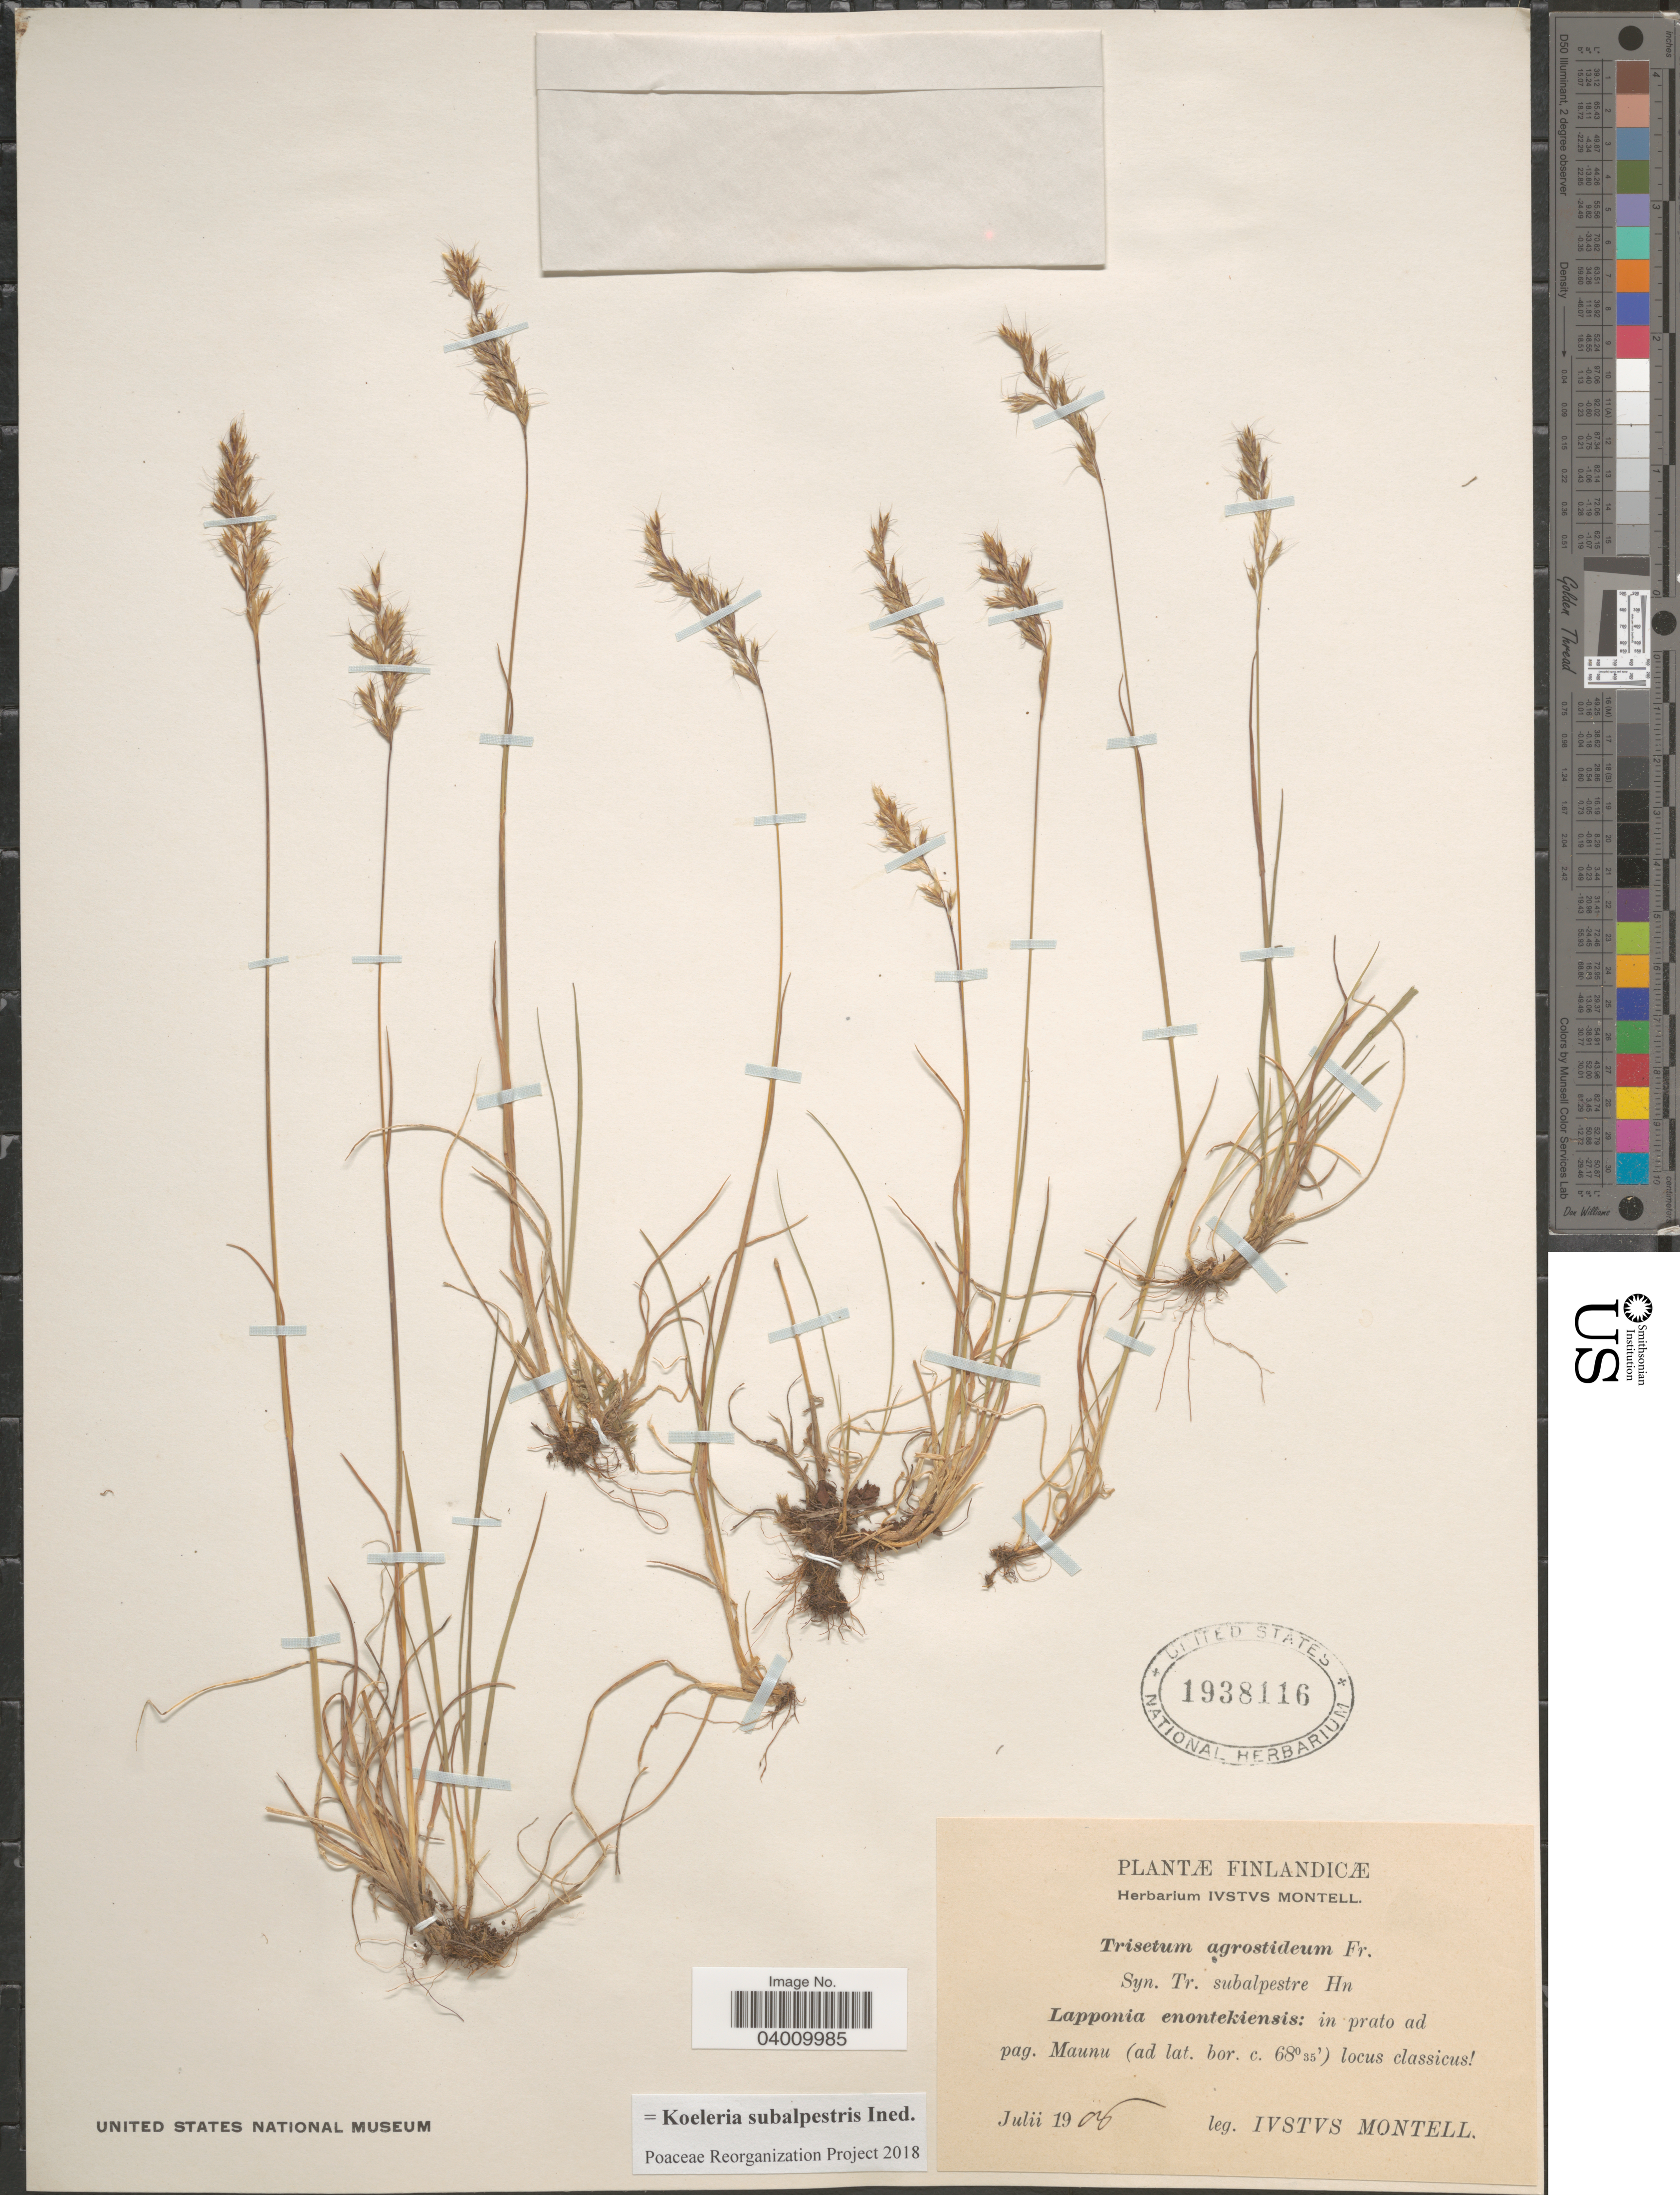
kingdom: Plantae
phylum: Tracheophyta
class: Liliopsida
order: Poales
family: Poaceae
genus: Koeleria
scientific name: Koeleria subalpestris ined.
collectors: I. Montell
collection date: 1906-07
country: Finland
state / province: Lappi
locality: Finlandicæ. Lapponia enontekiensis: in prato ad pag. Maunu locus classicus [illegible text]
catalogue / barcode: US 1938116